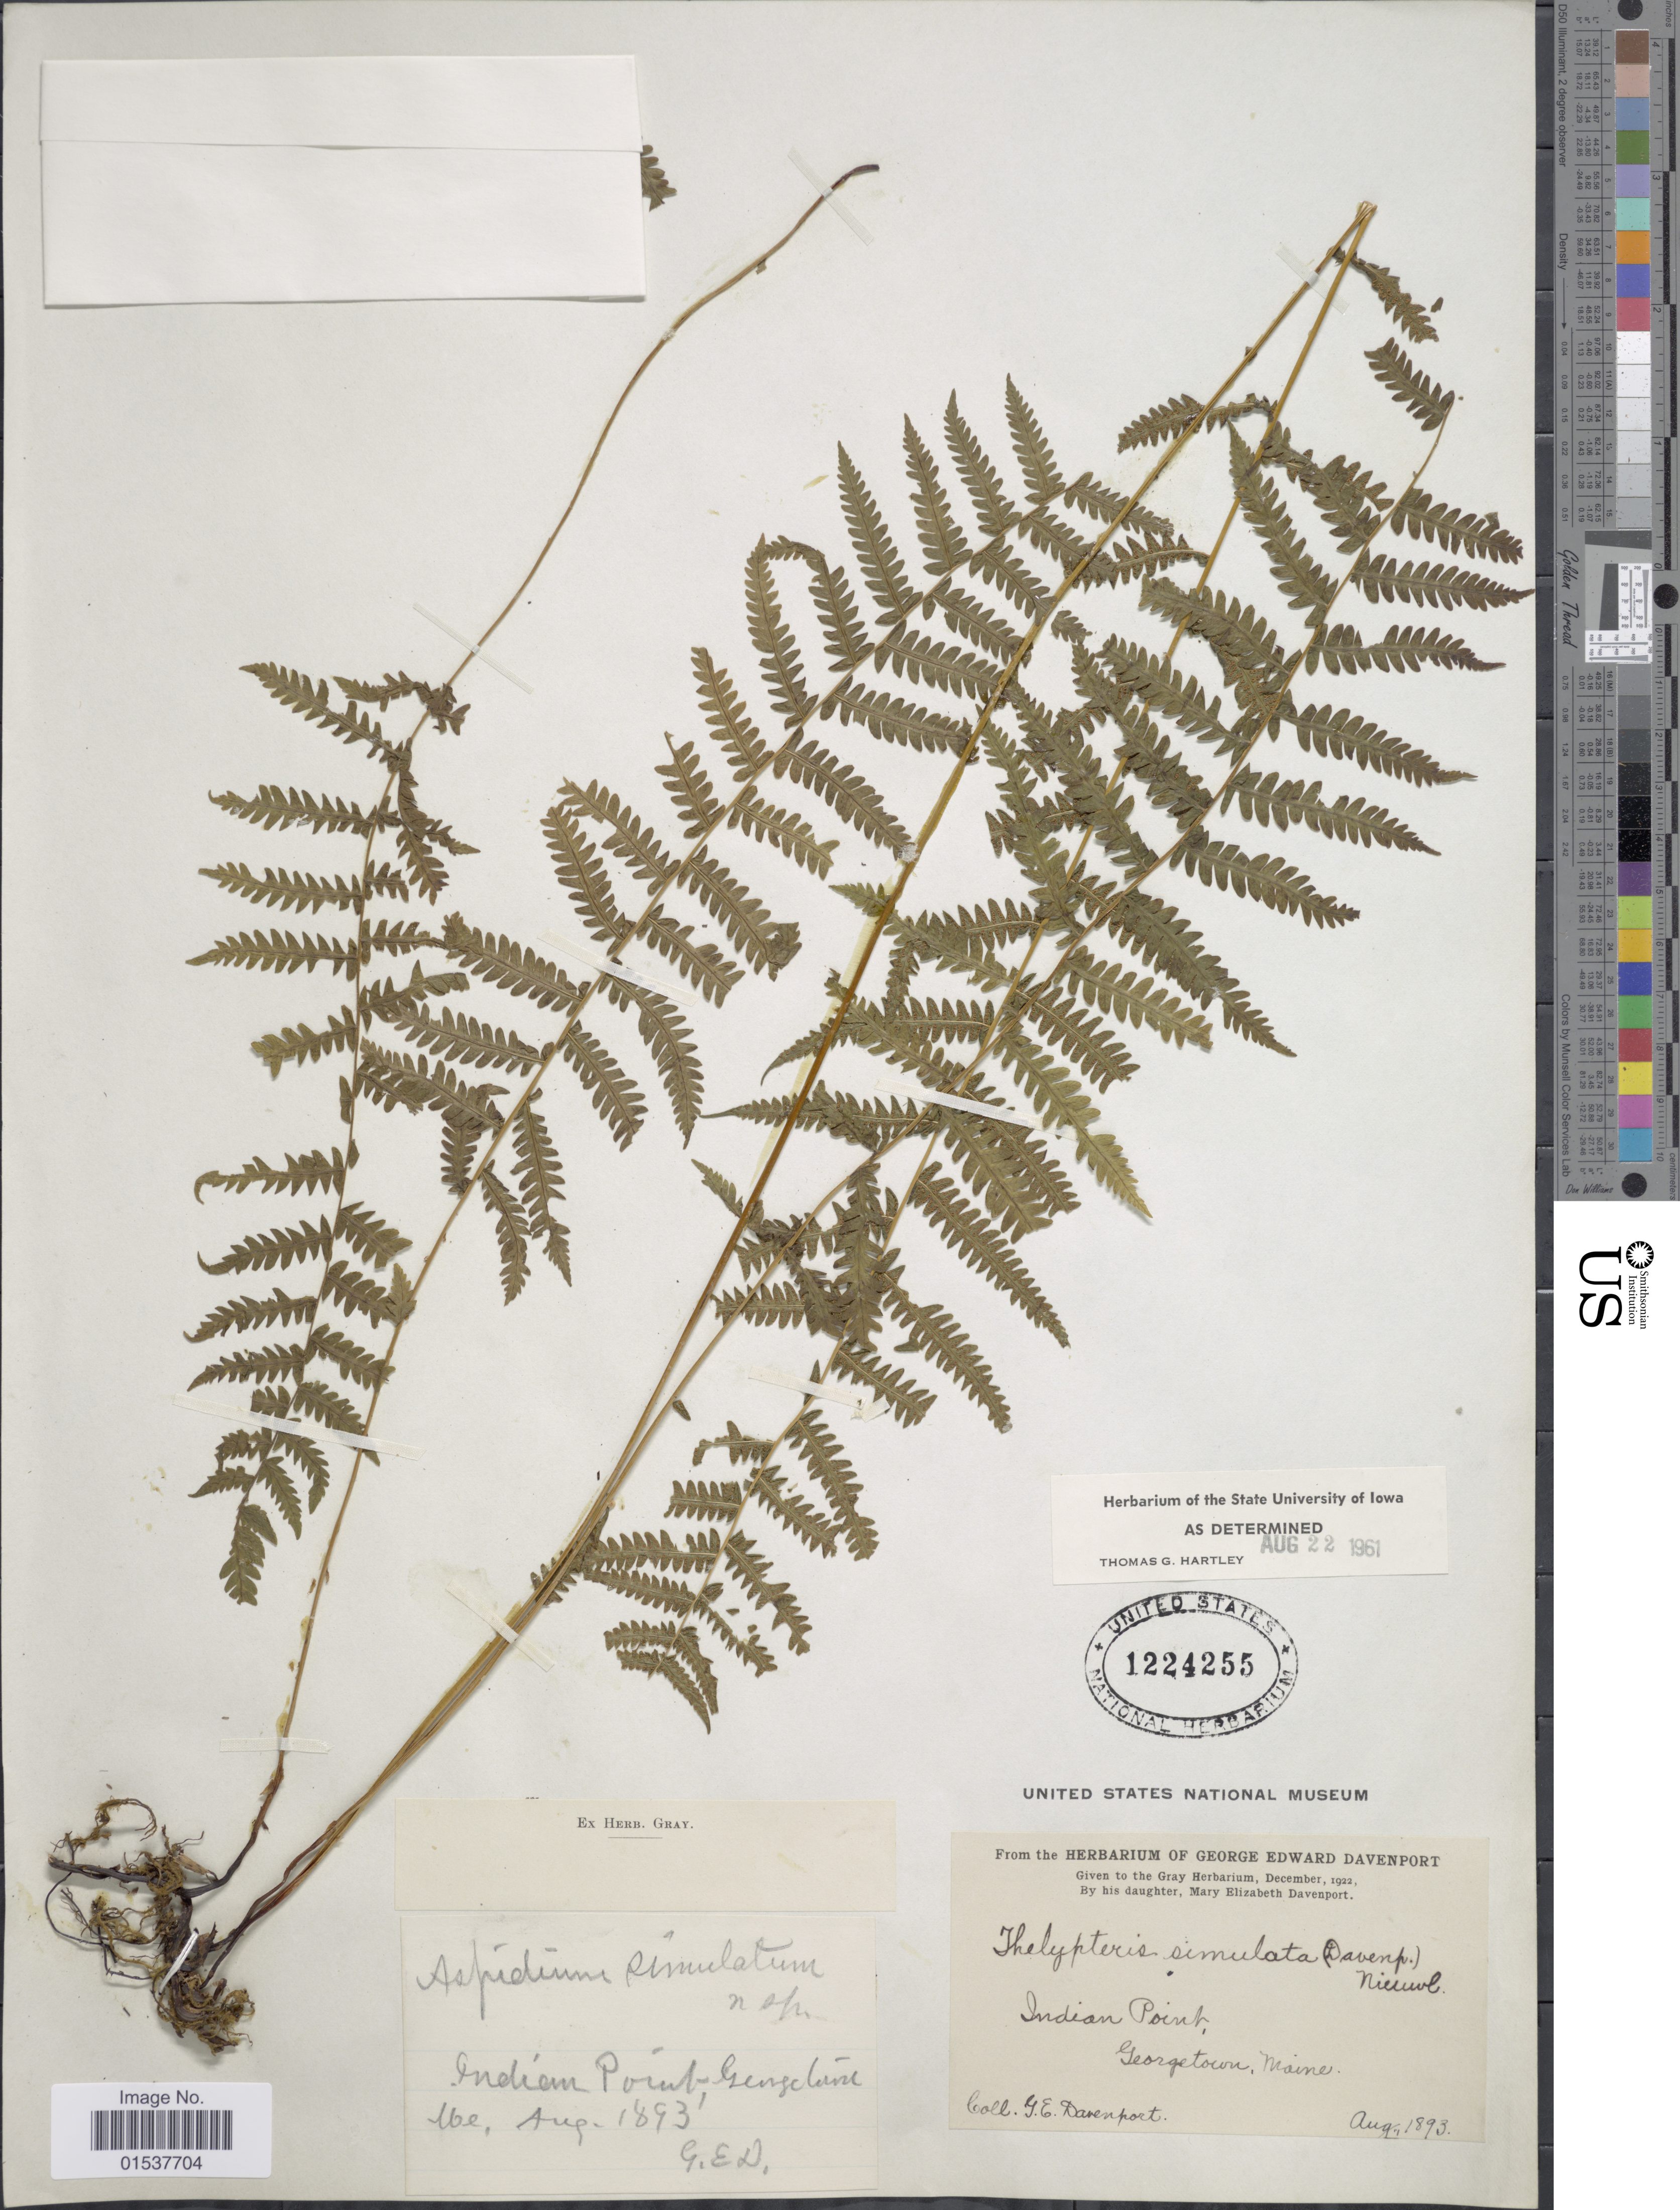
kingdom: Plantae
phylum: Tracheophyta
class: Polypodiopsida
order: Polypodiales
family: Thelypteridaceae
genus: Parathelypteris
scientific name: Parathelypteris simulata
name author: (Davenp.) Holttum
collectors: G. E. Davenport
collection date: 1893-08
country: United States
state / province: Maine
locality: Indian Point, Georgetown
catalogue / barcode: US 1224255